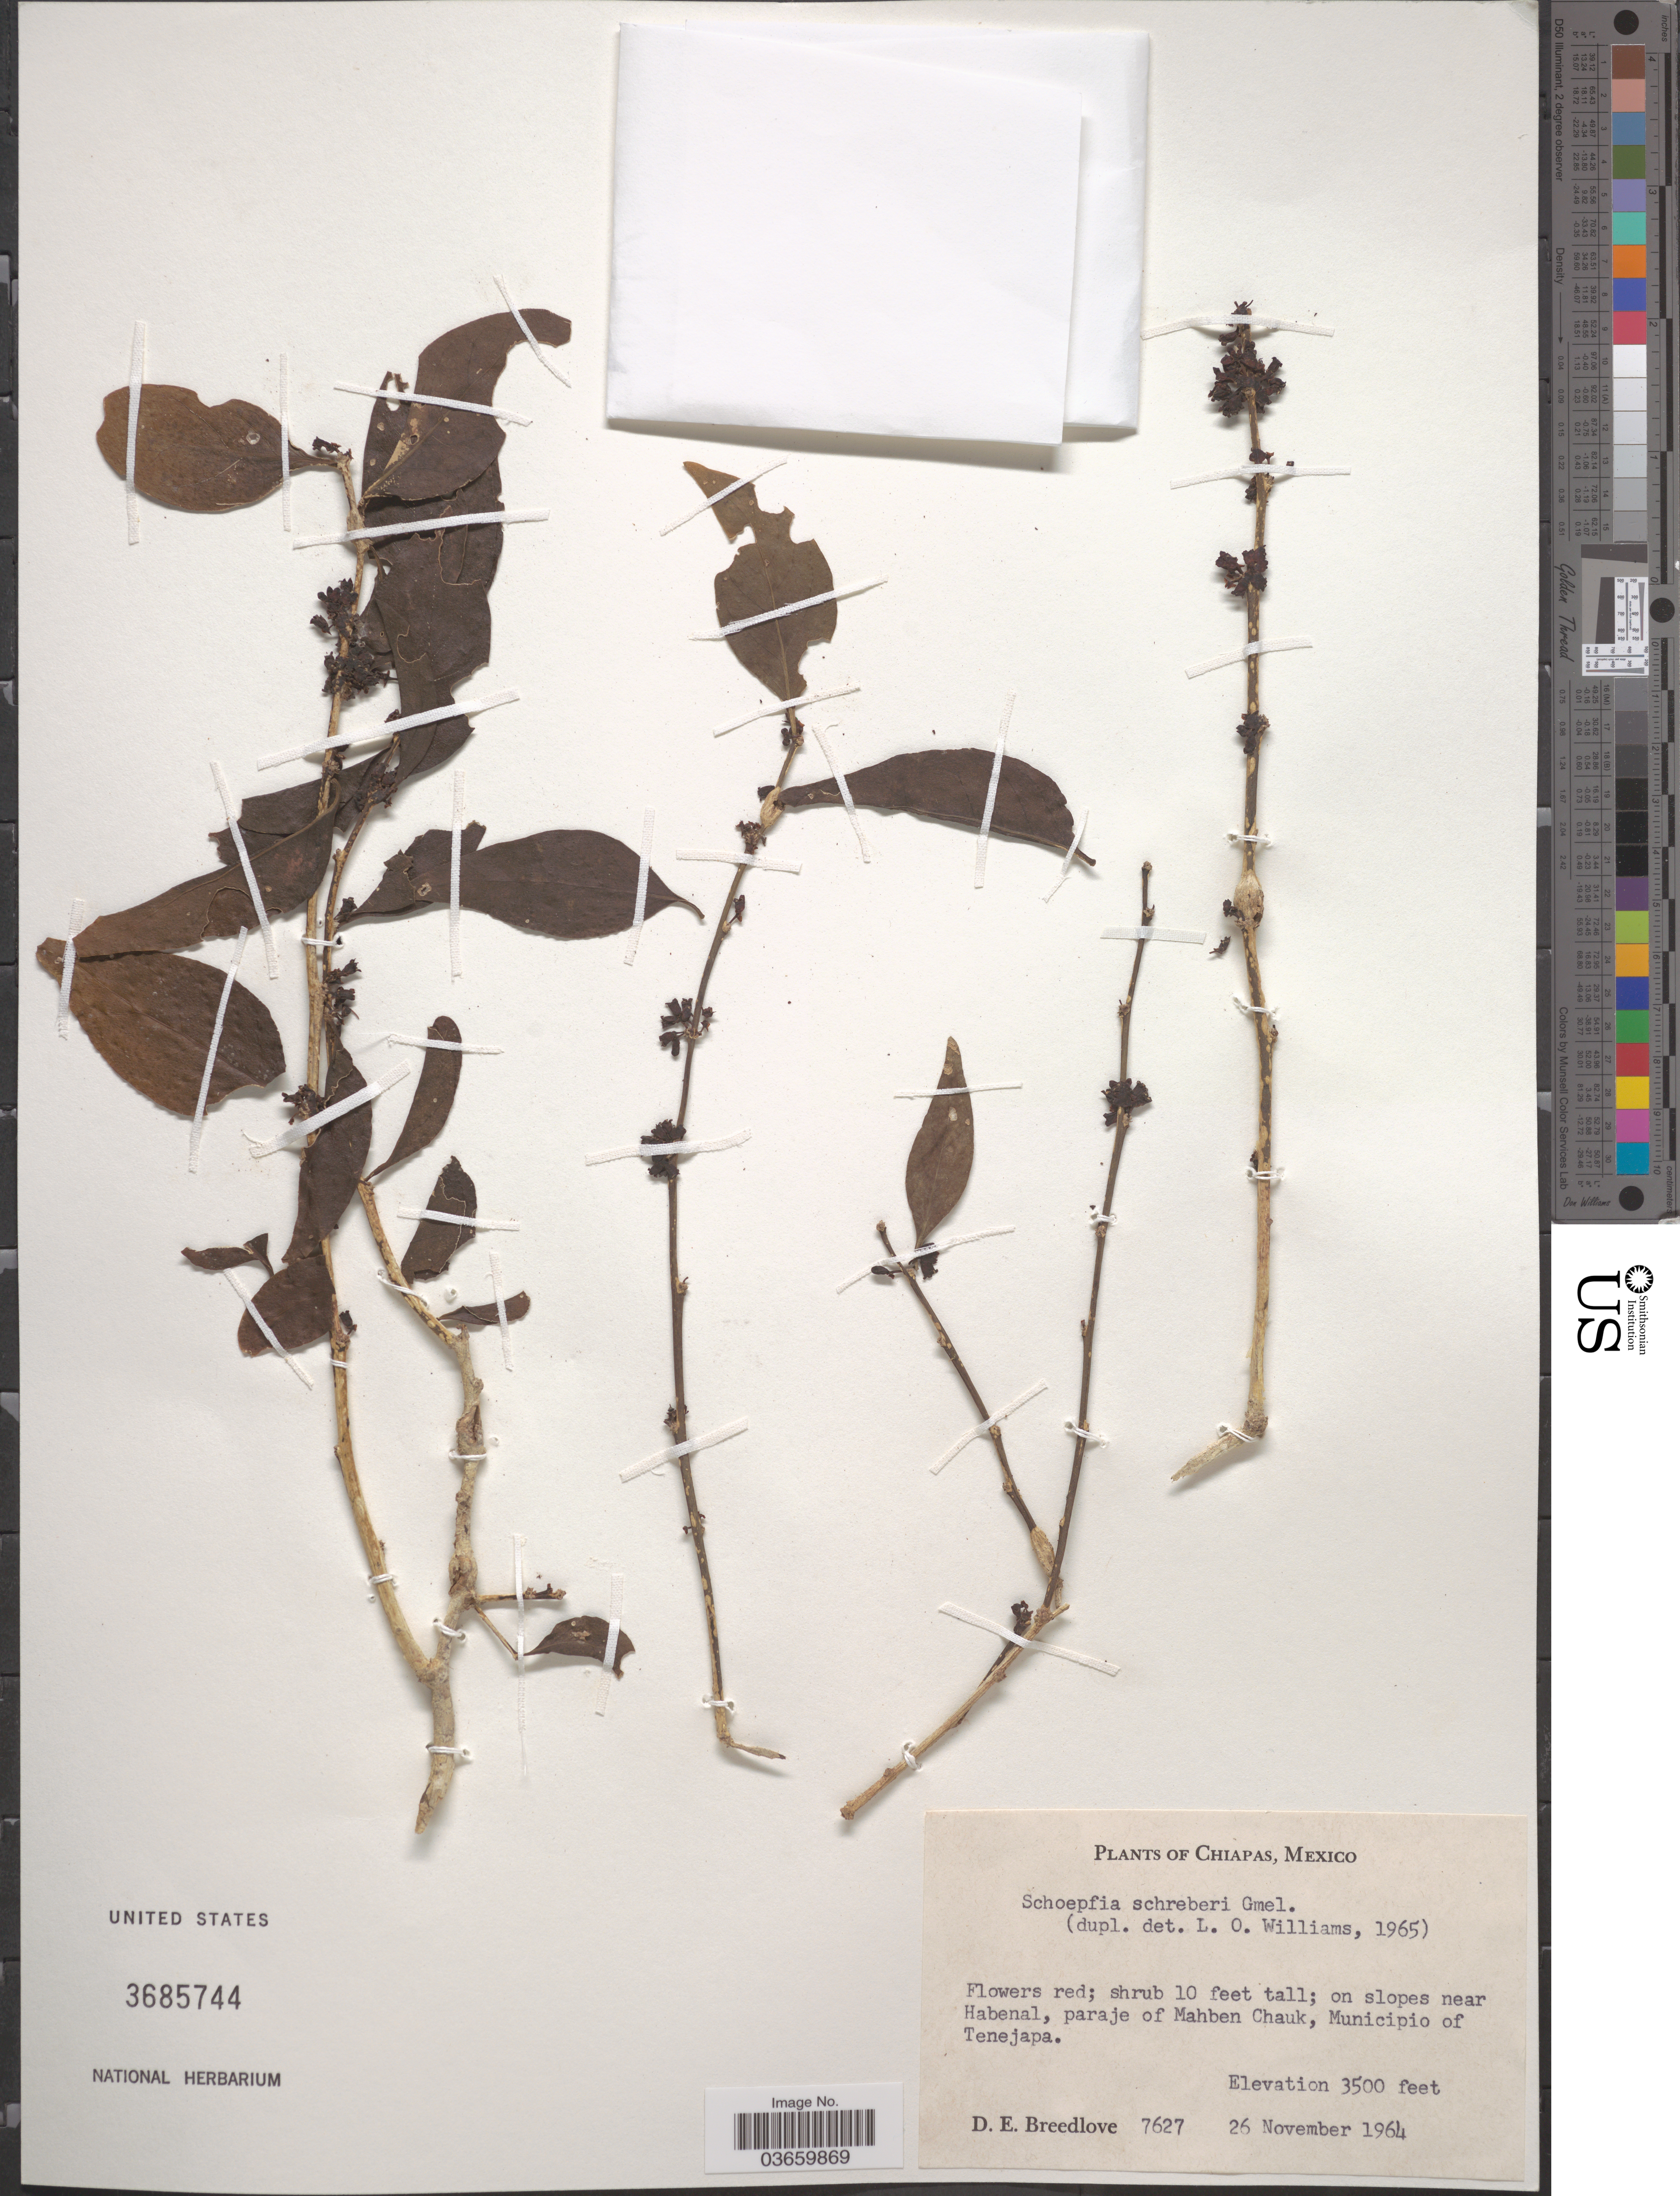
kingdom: Plantae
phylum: Tracheophyta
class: Magnoliopsida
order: Santalales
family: Schoepfiaceae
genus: Schoepfia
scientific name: Schoepfia schreberi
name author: J.F. Gmel.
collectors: D. E. Breedlove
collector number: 7627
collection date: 1964-11-26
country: Mexico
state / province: Chiapas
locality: On slopes near Habenal, paraje of Mahben Chauk, Municipio of Tenejapa.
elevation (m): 1067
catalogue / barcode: US 3685744